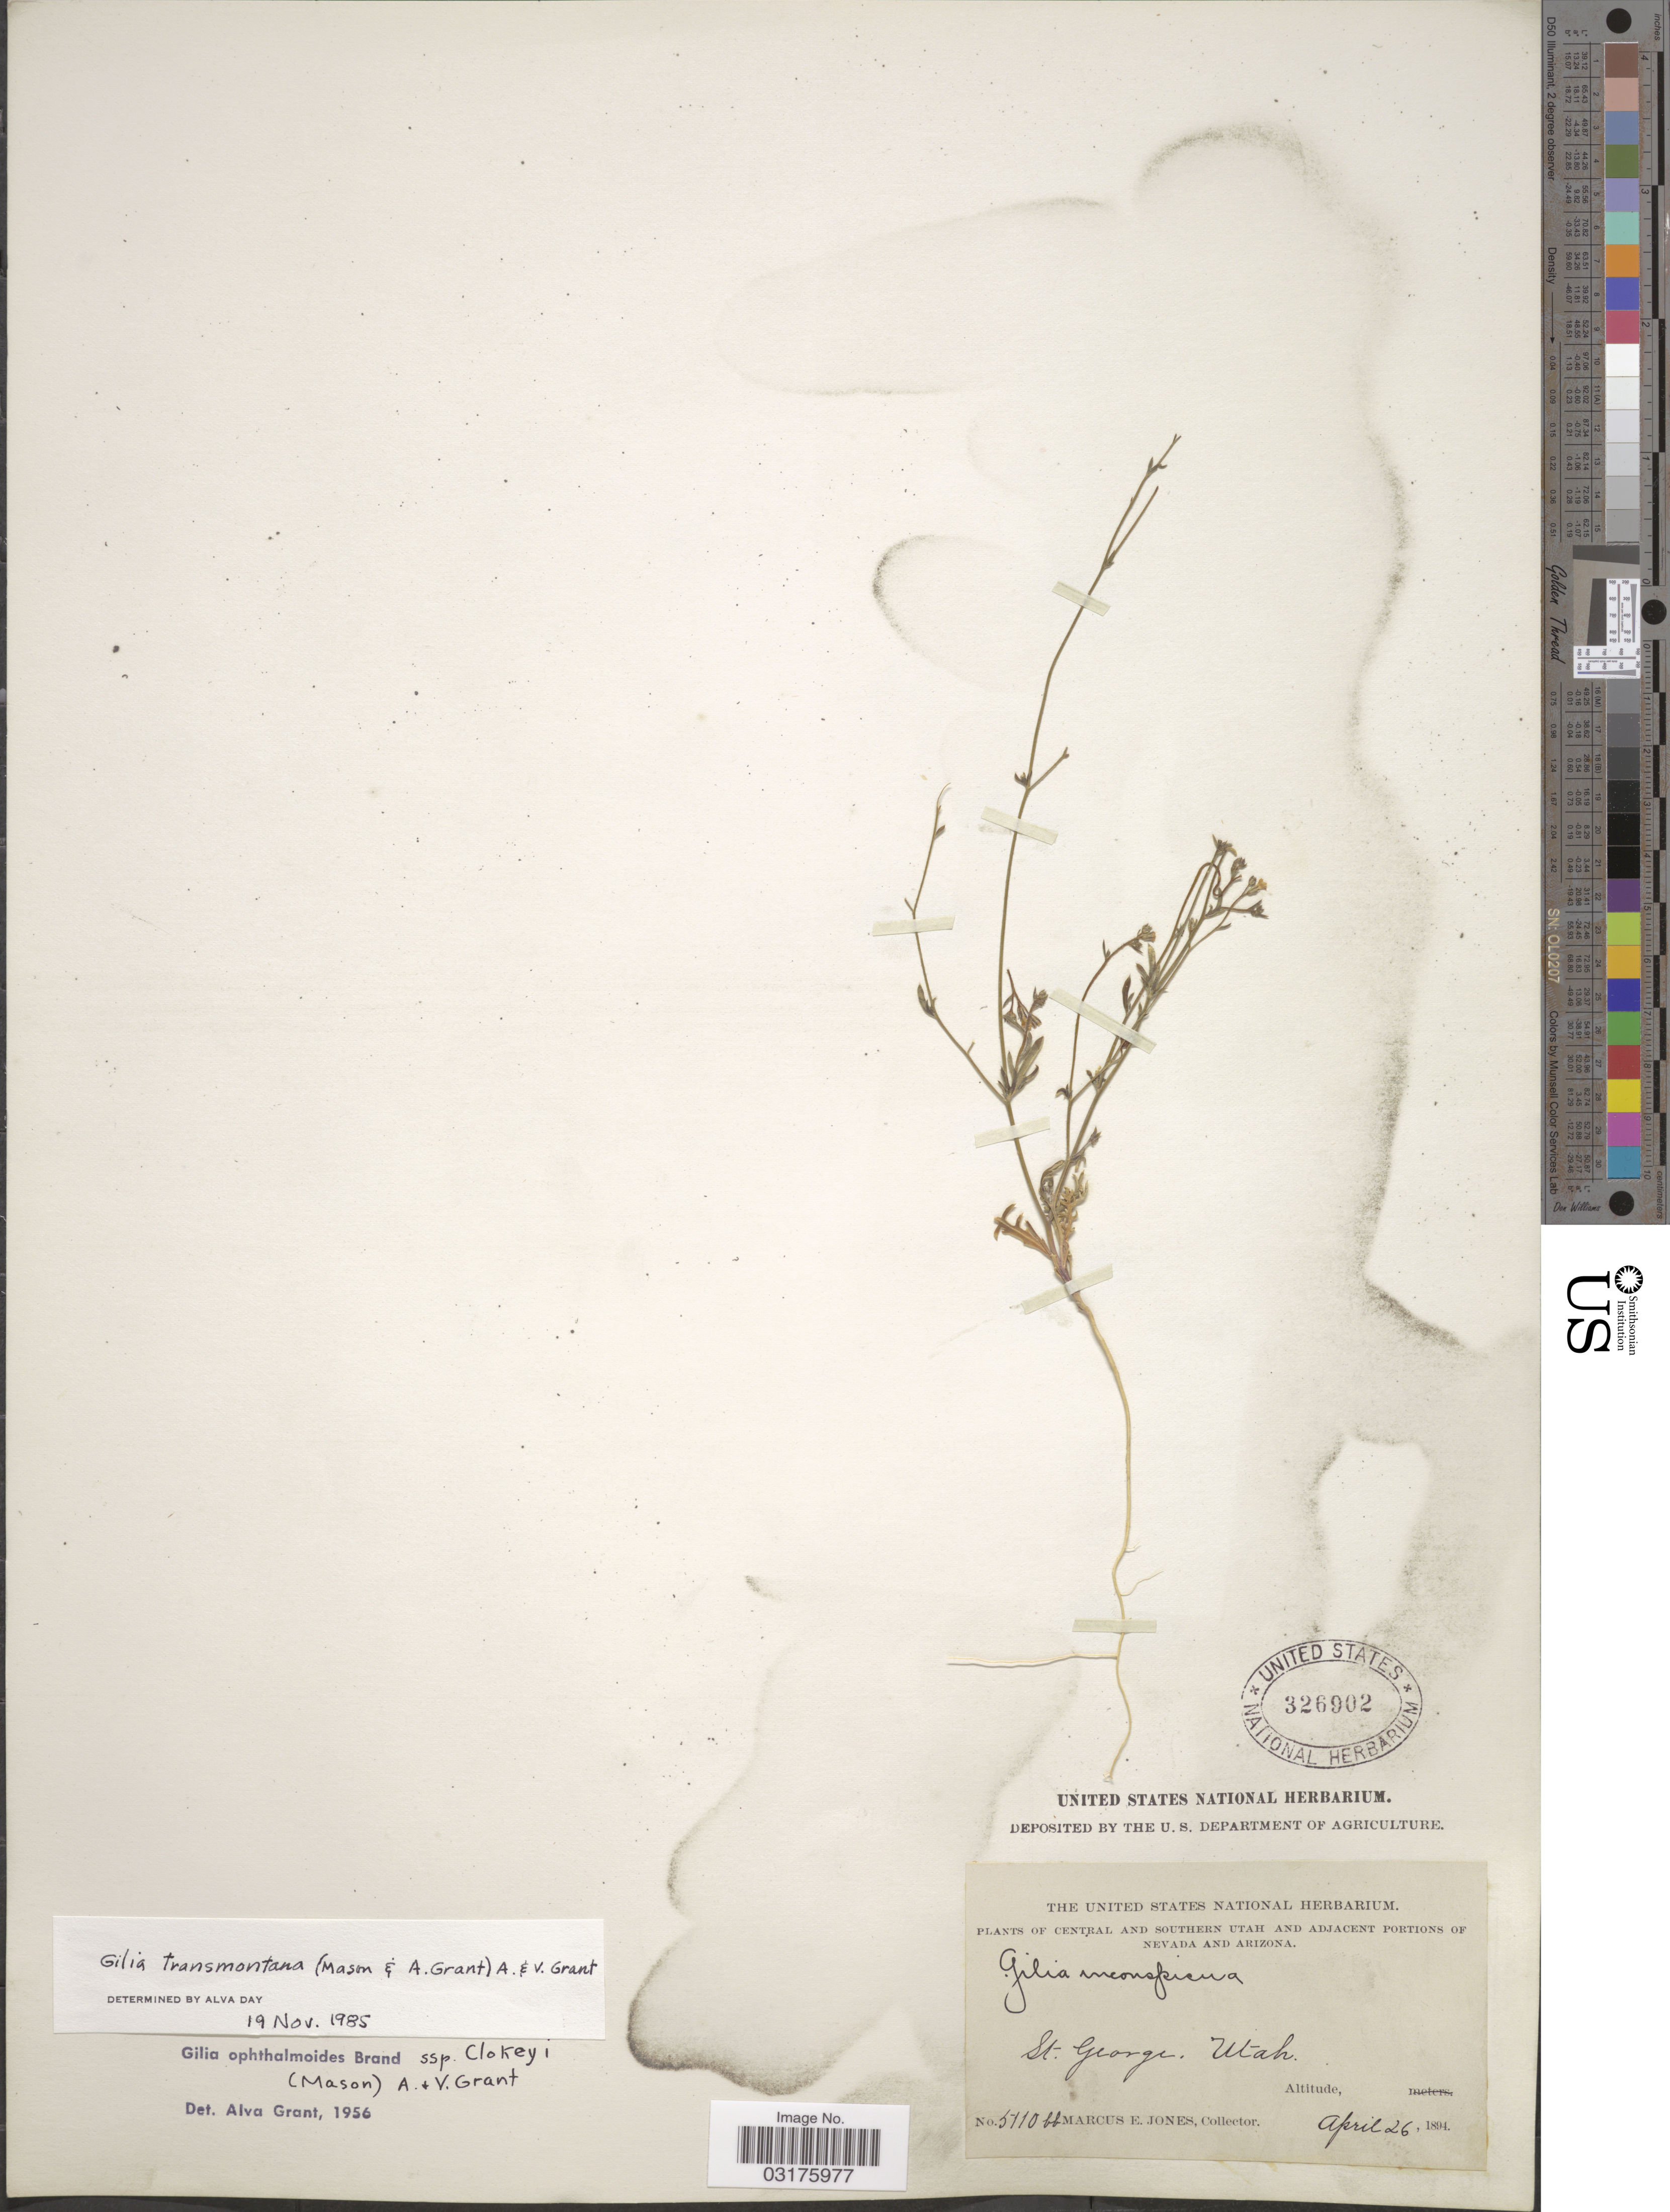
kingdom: Plantae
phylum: Tracheophyta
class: Magnoliopsida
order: Ericales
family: Polemoniaceae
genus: Gilia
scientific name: Gilia ophthalmoides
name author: Brand in Engl.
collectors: M. E. Jones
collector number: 5110b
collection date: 1894-04-26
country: United States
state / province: Utah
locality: Central and Southern Utah, St. George.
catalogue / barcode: US 326902